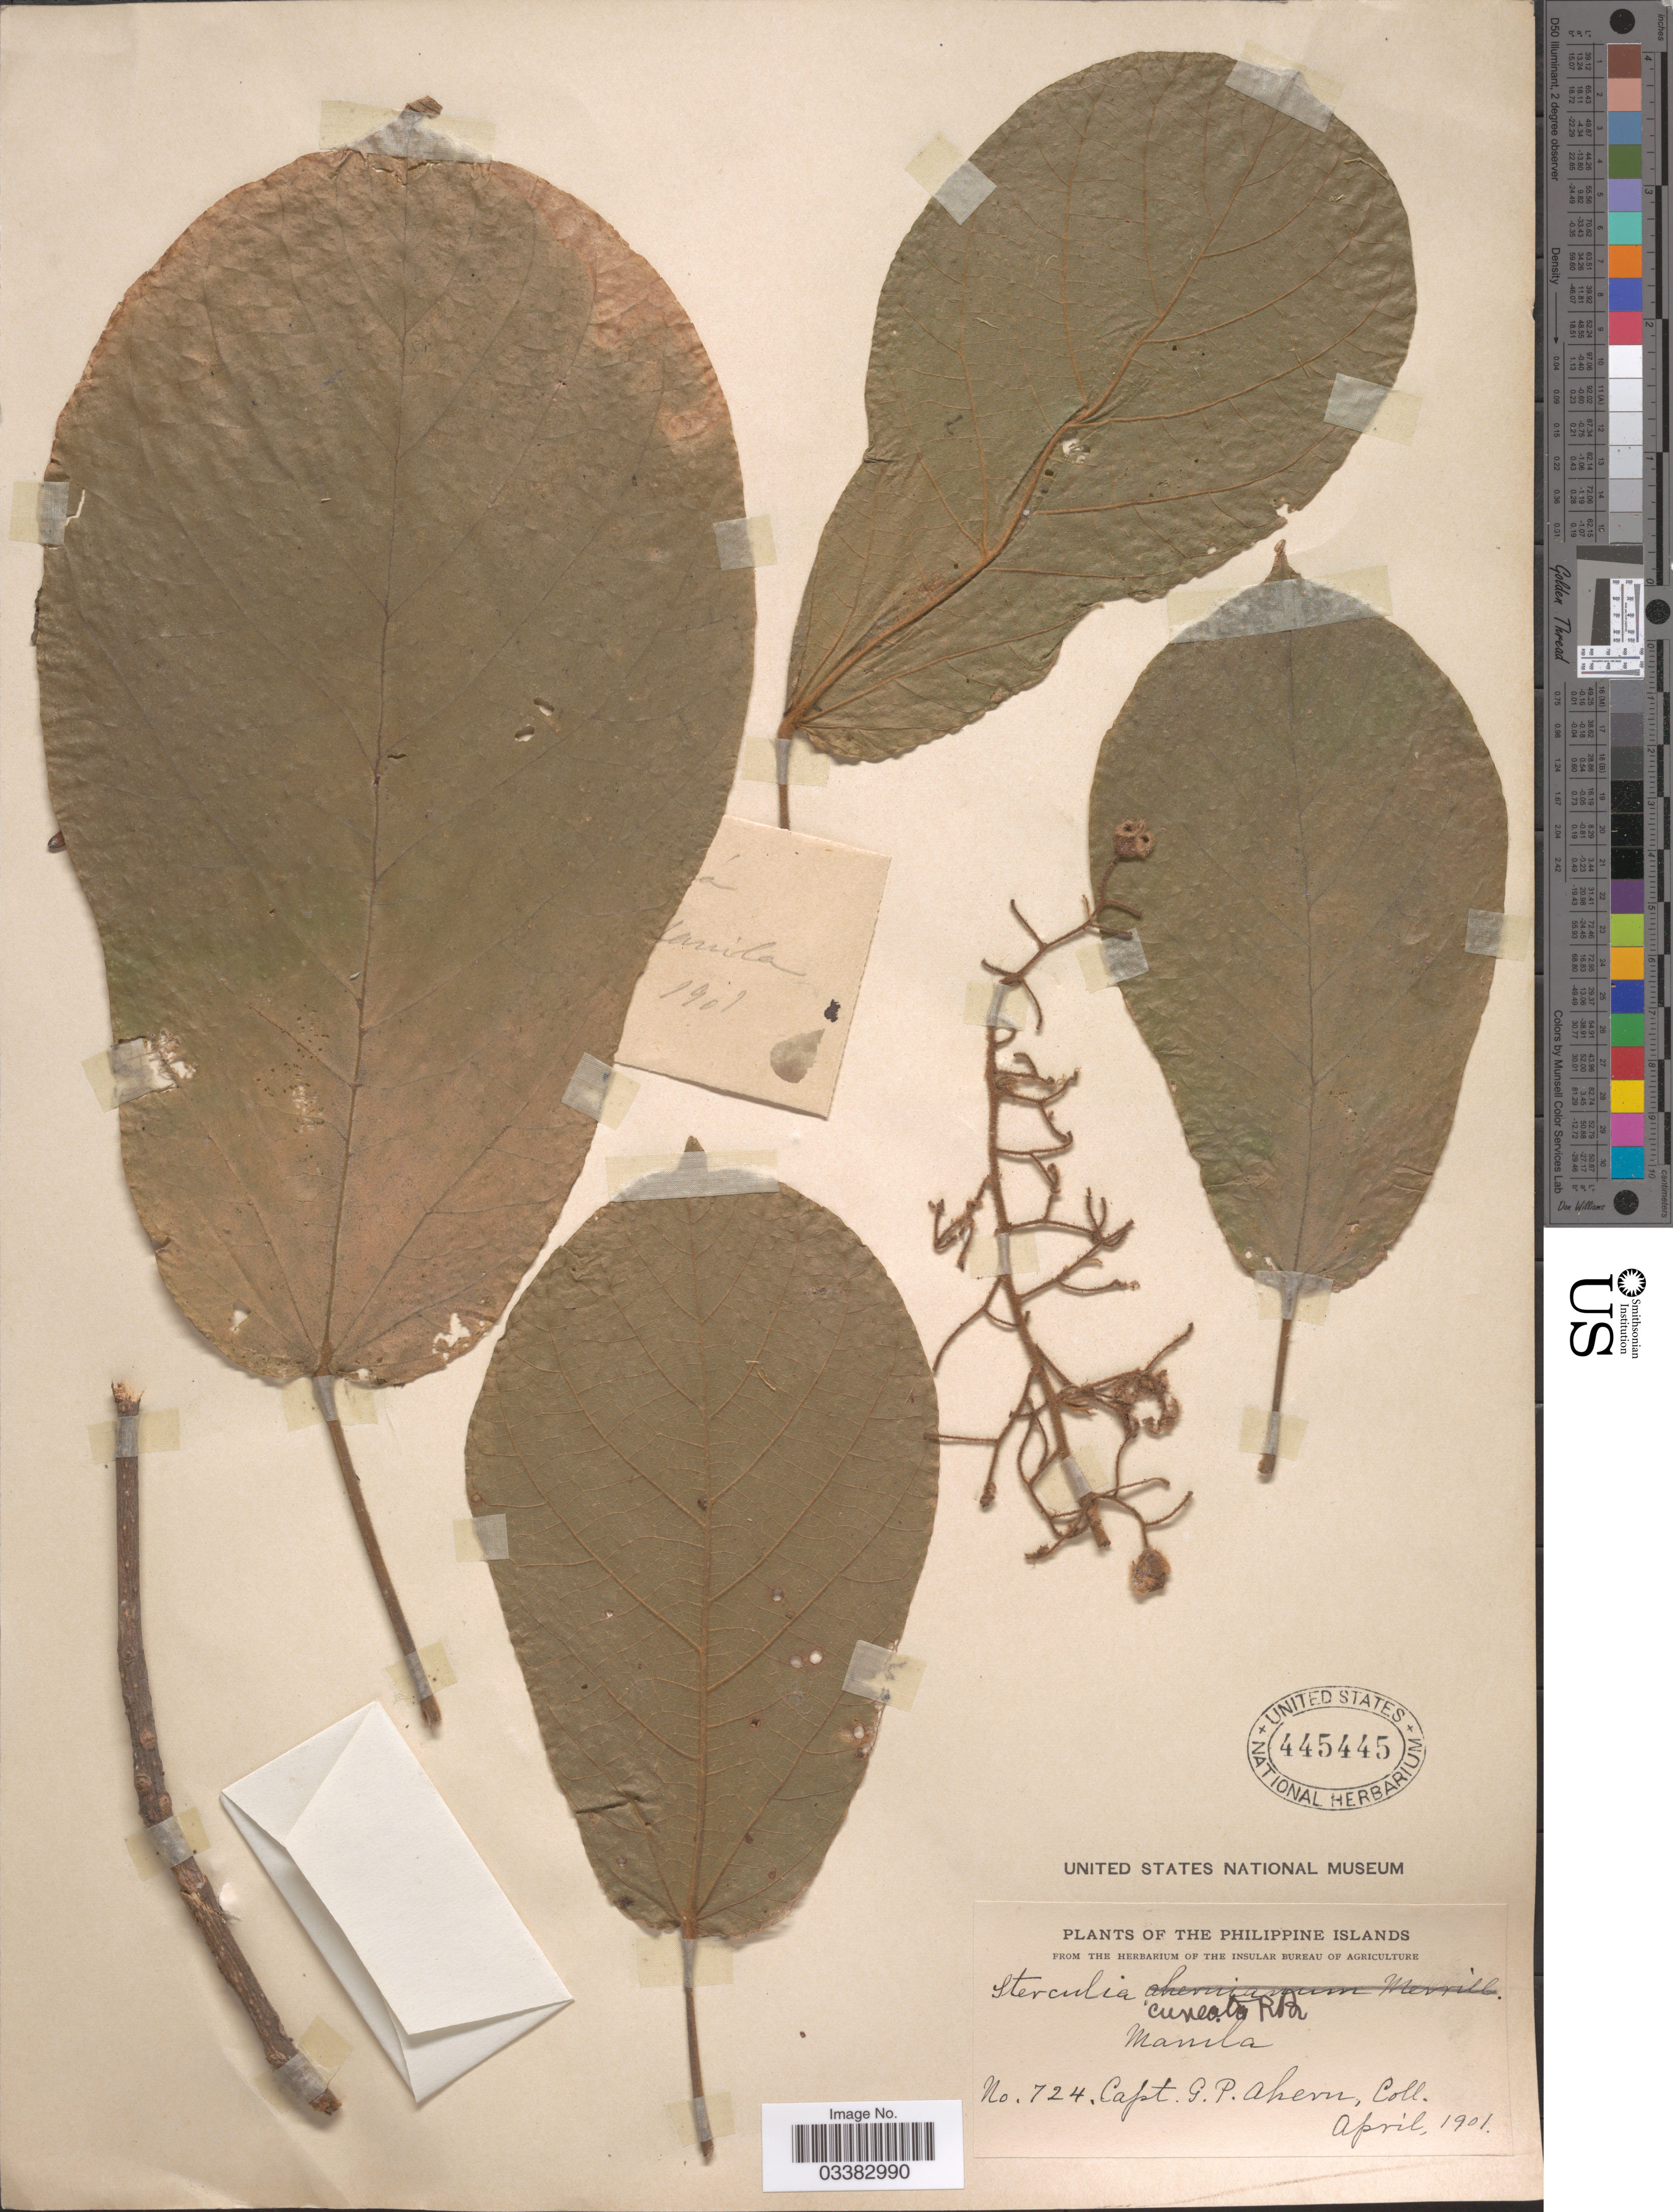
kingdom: Plantae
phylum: Tracheophyta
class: Magnoliopsida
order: Malvales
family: Malvaceae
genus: Sterculia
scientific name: Sterculia cuneata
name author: R. Br.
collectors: G. Ahern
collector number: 724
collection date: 1901-04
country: Philippines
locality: The Philippine Islands, Manila.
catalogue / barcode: US 445445